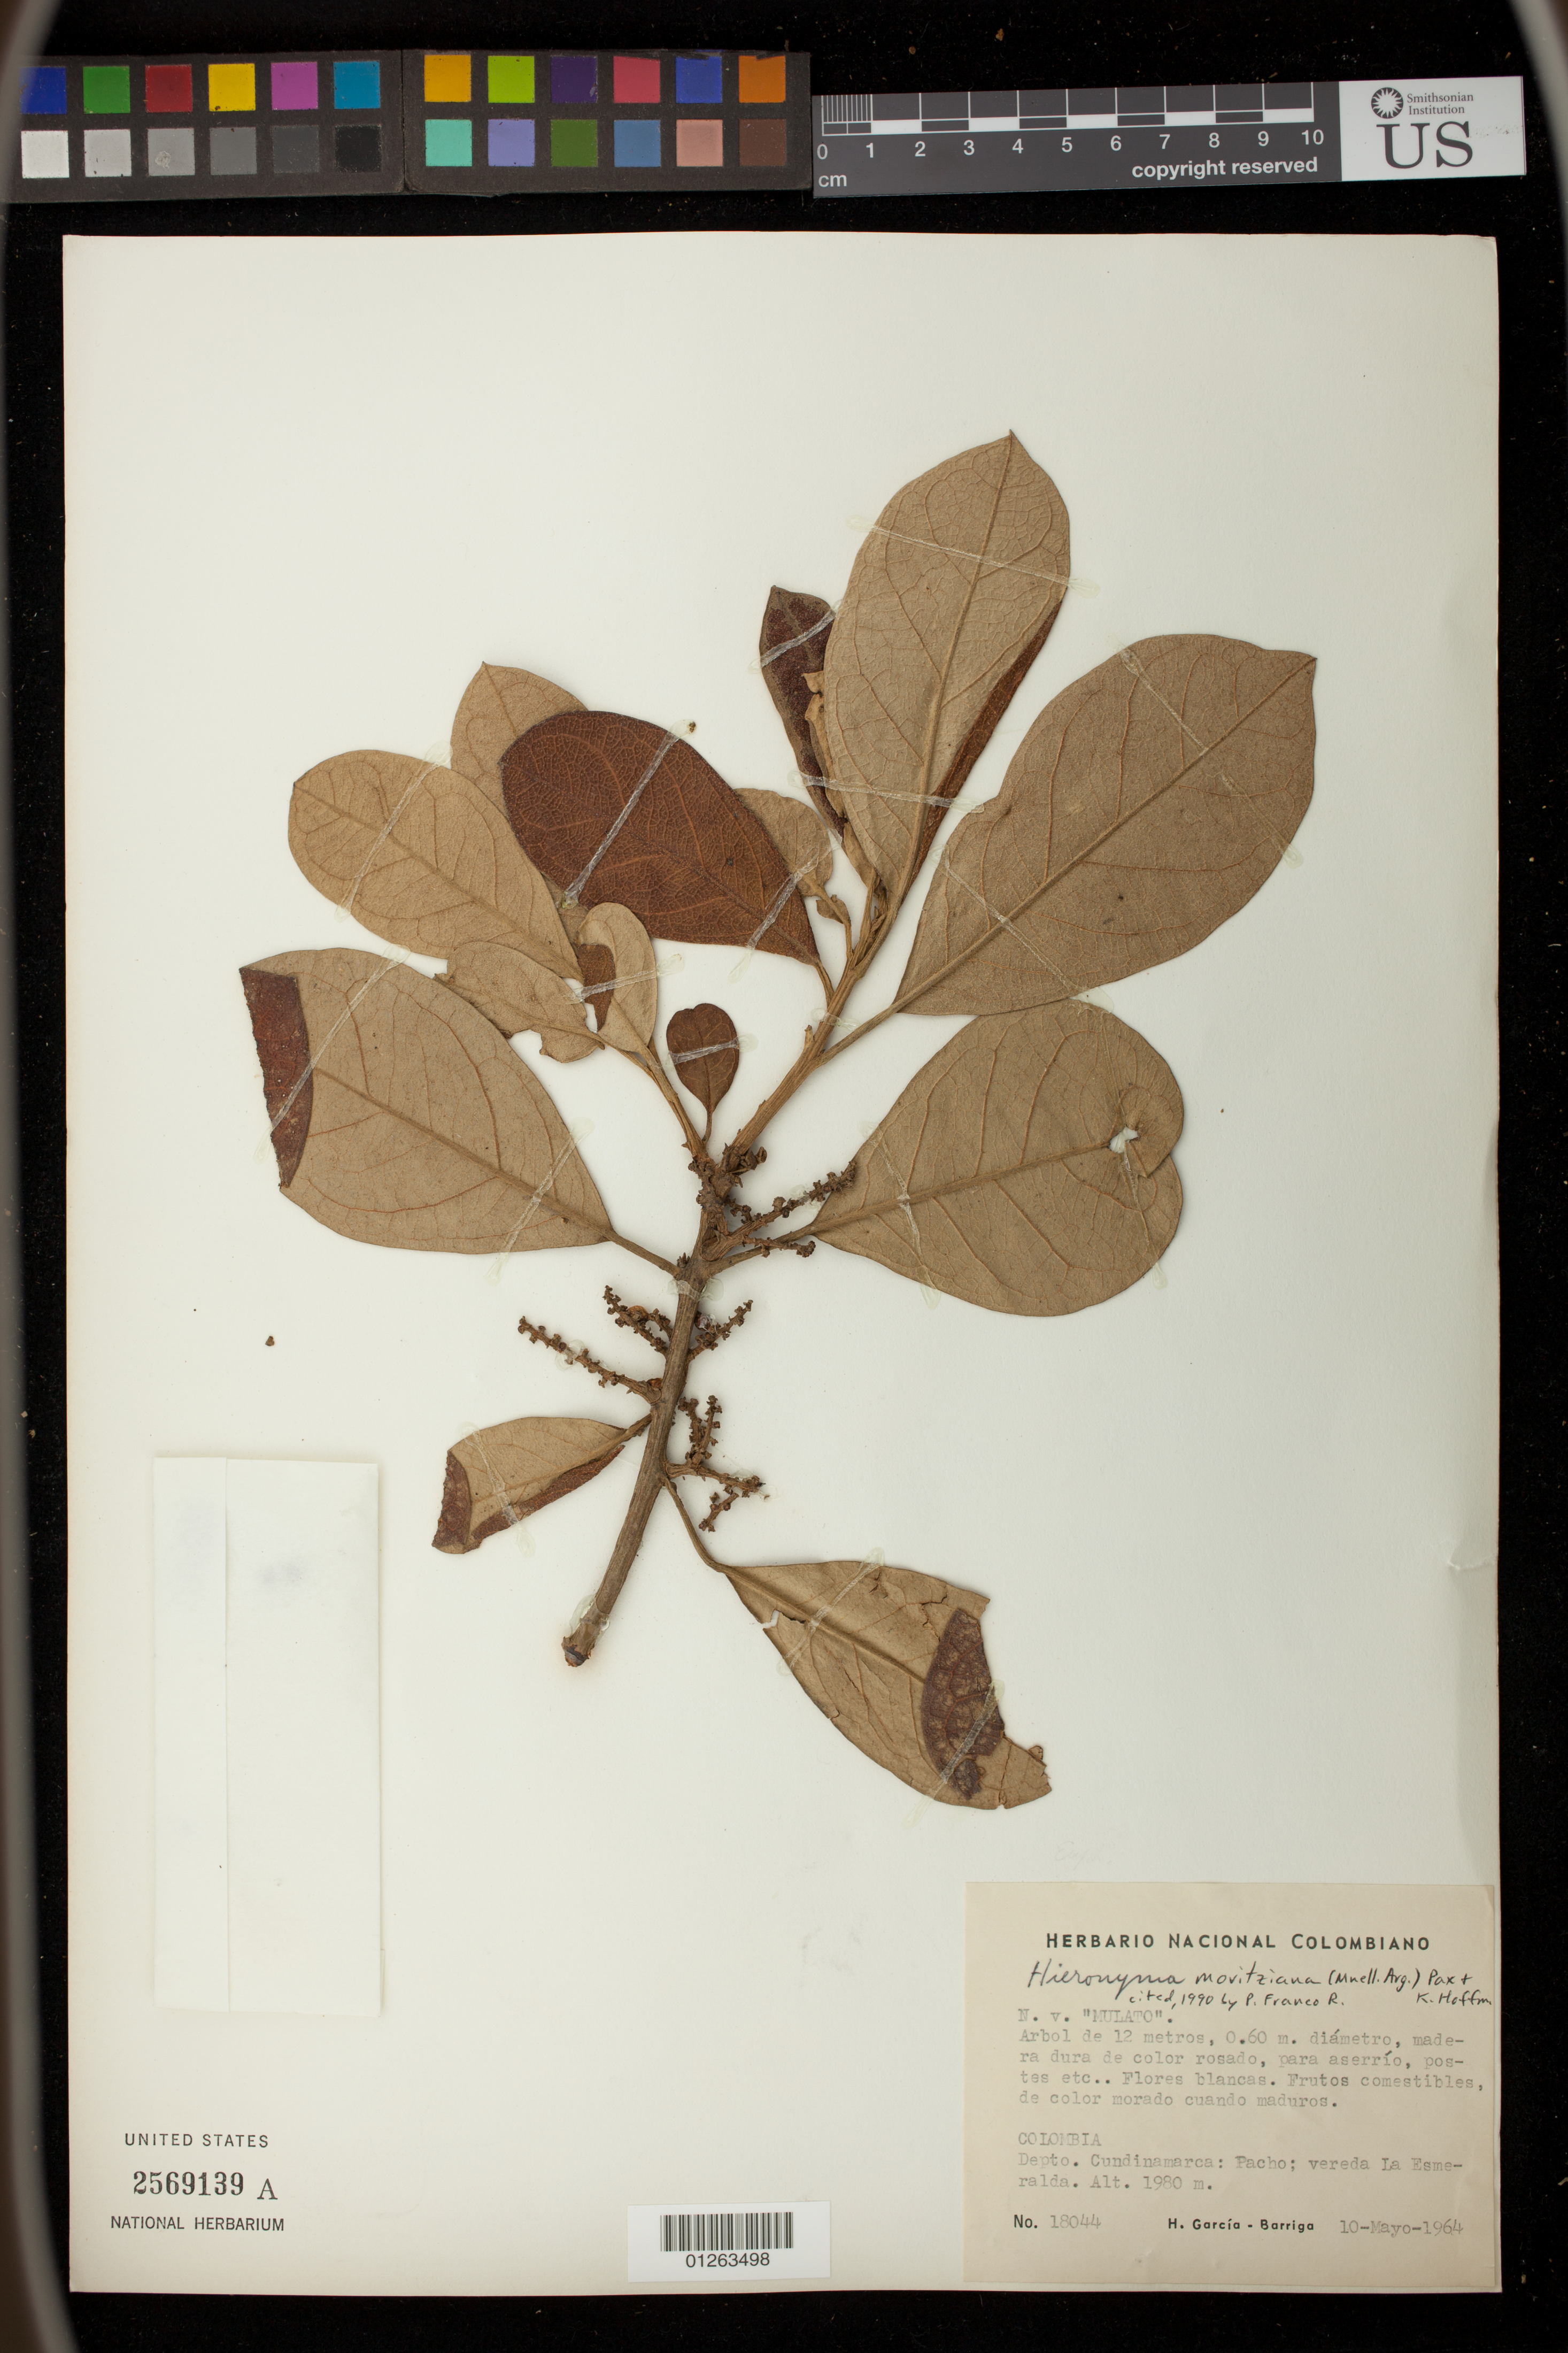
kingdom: Plantae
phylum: Tracheophyta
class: Magnoliopsida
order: Malpighiales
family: Phyllanthaceae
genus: Hieronyma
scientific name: Hieronyma moritziana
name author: (Müll. Arg.) Pax ex K. Hoffm.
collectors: H. García Barriga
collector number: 18044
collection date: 1964-05-10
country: Colombia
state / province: Cundinamarca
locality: Pacho; vereda La Esmeralda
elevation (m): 1980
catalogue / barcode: US 2569139A